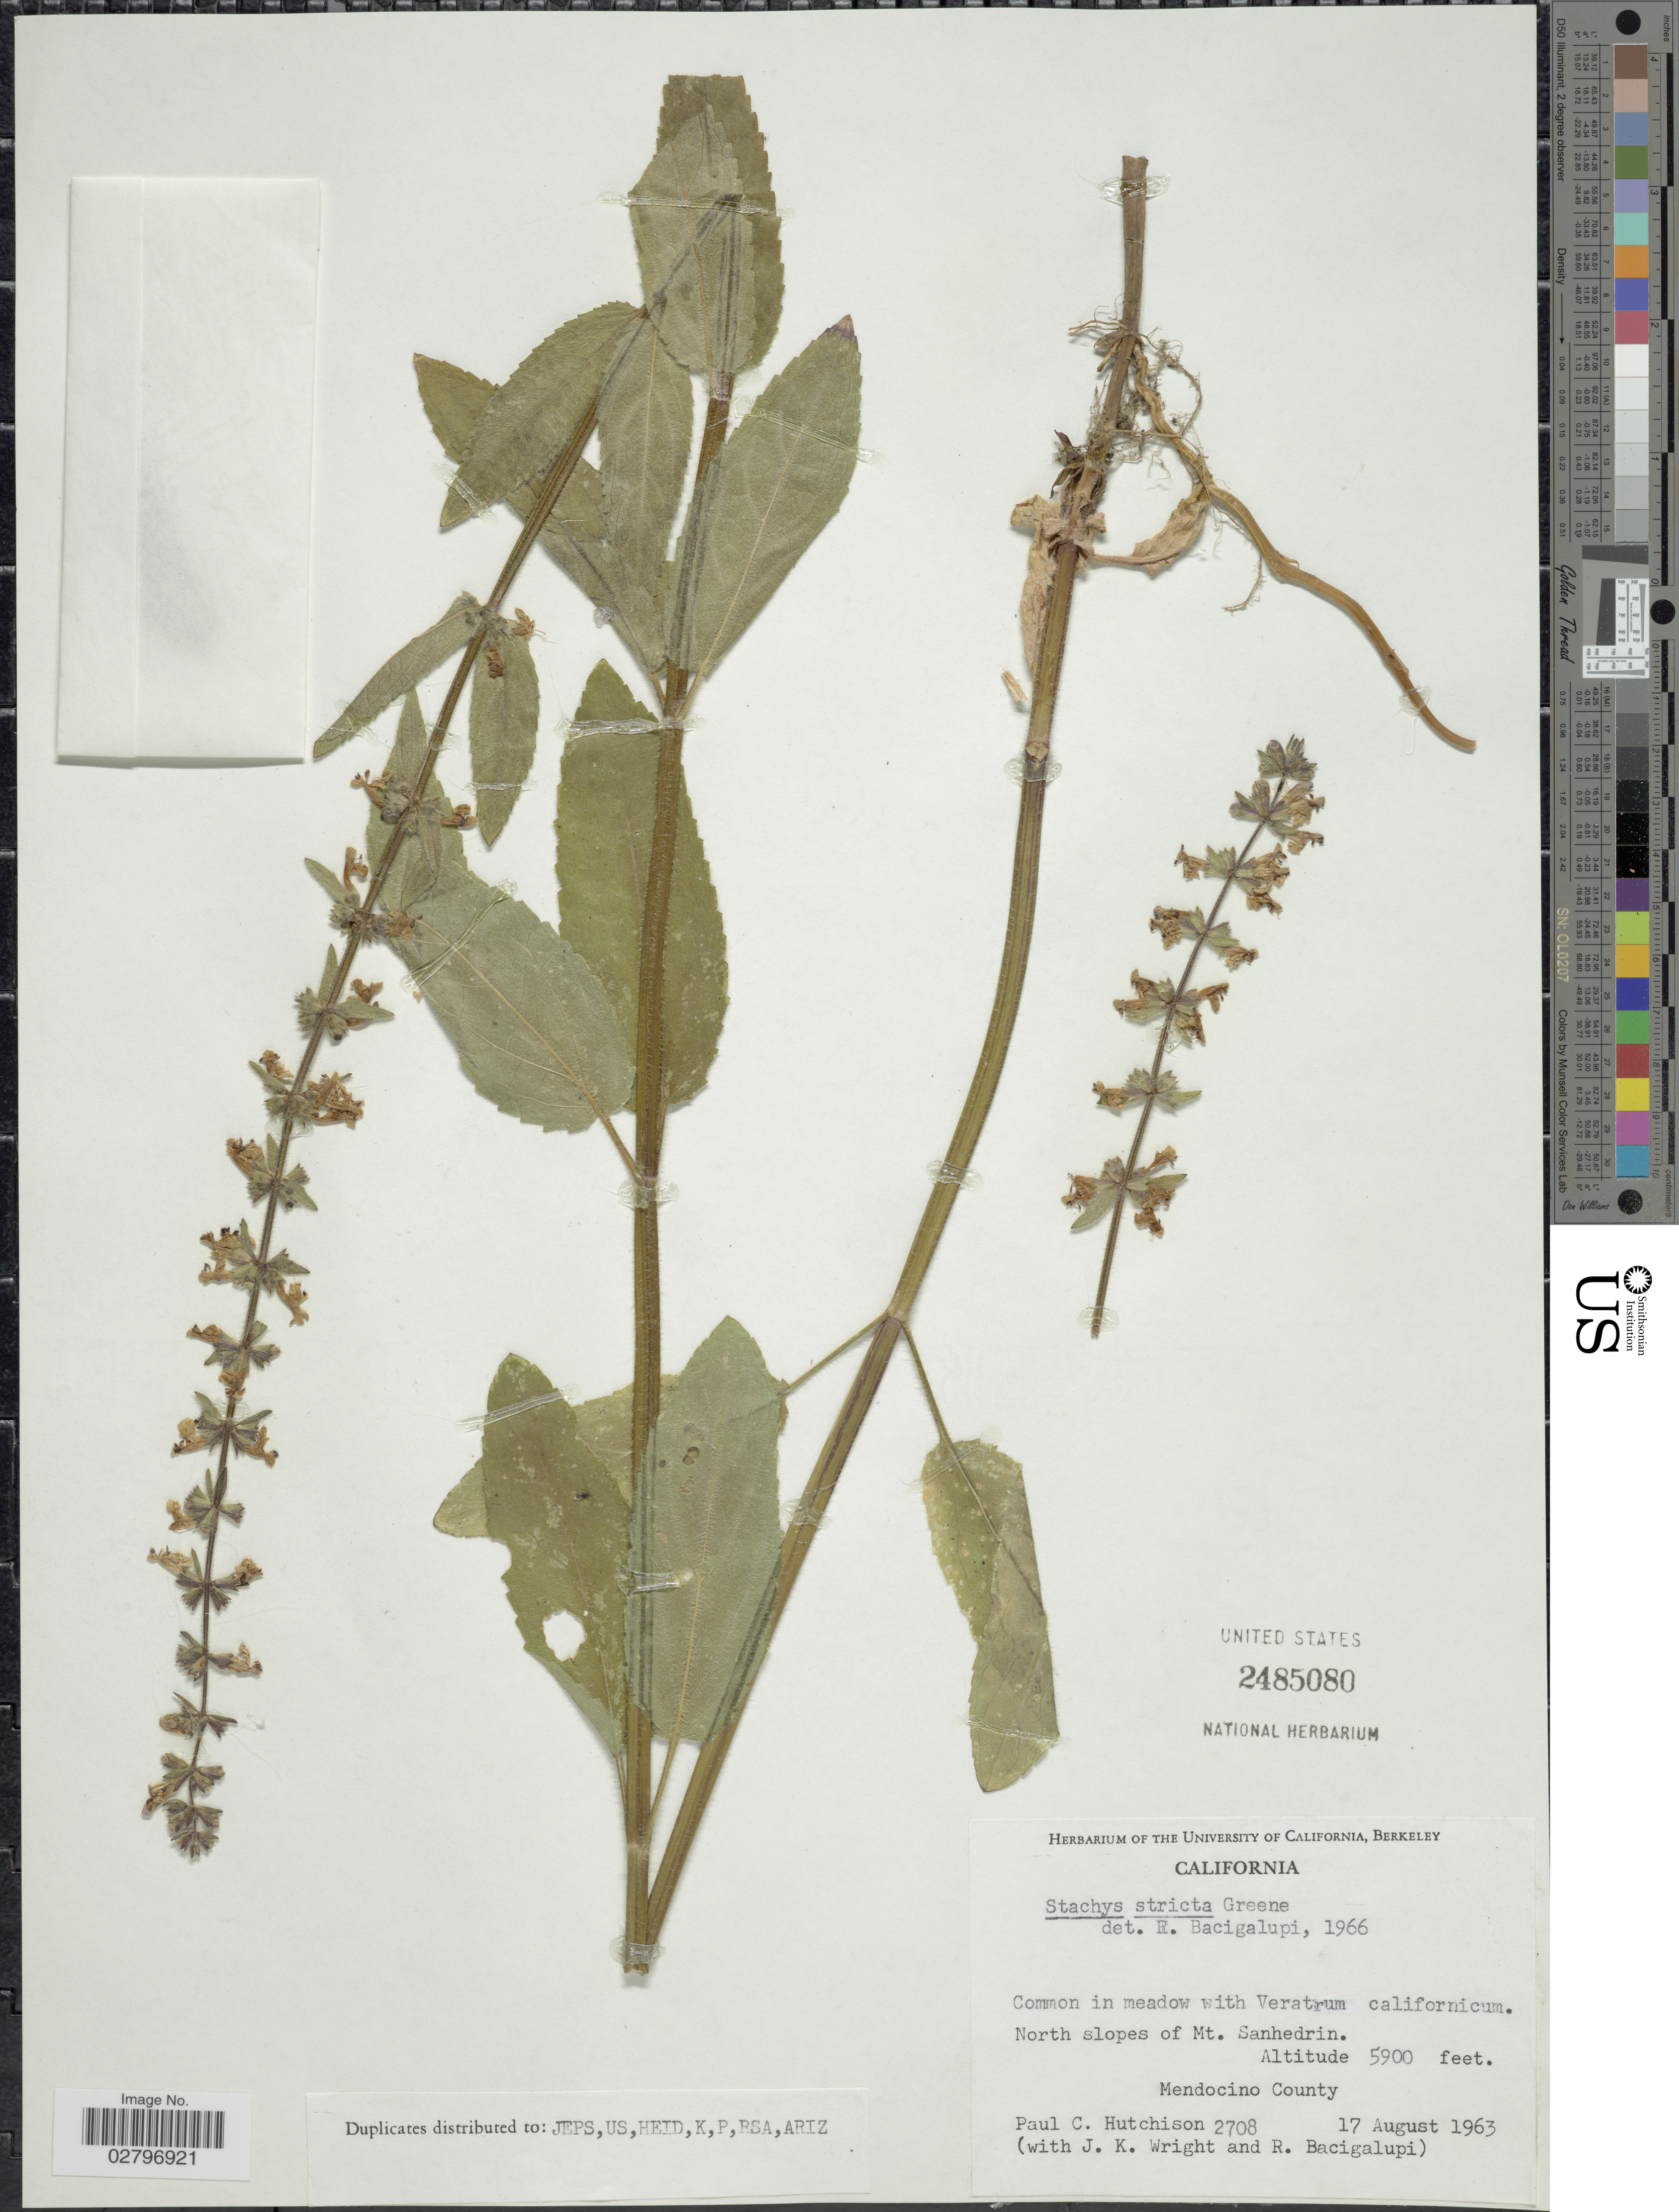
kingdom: Plantae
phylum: Tracheophyta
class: Magnoliopsida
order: Lamiales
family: Lamiaceae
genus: Stachys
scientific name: Stachys stricta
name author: Greene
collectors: P. C. Hutchison, J. K. Wright & R. Bacigalupi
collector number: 2708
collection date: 1963-08-17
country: United States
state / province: California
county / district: Mendocino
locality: North slopes of Mt. Sanhedrin, Mendocino County.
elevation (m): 1798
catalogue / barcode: US 2485080